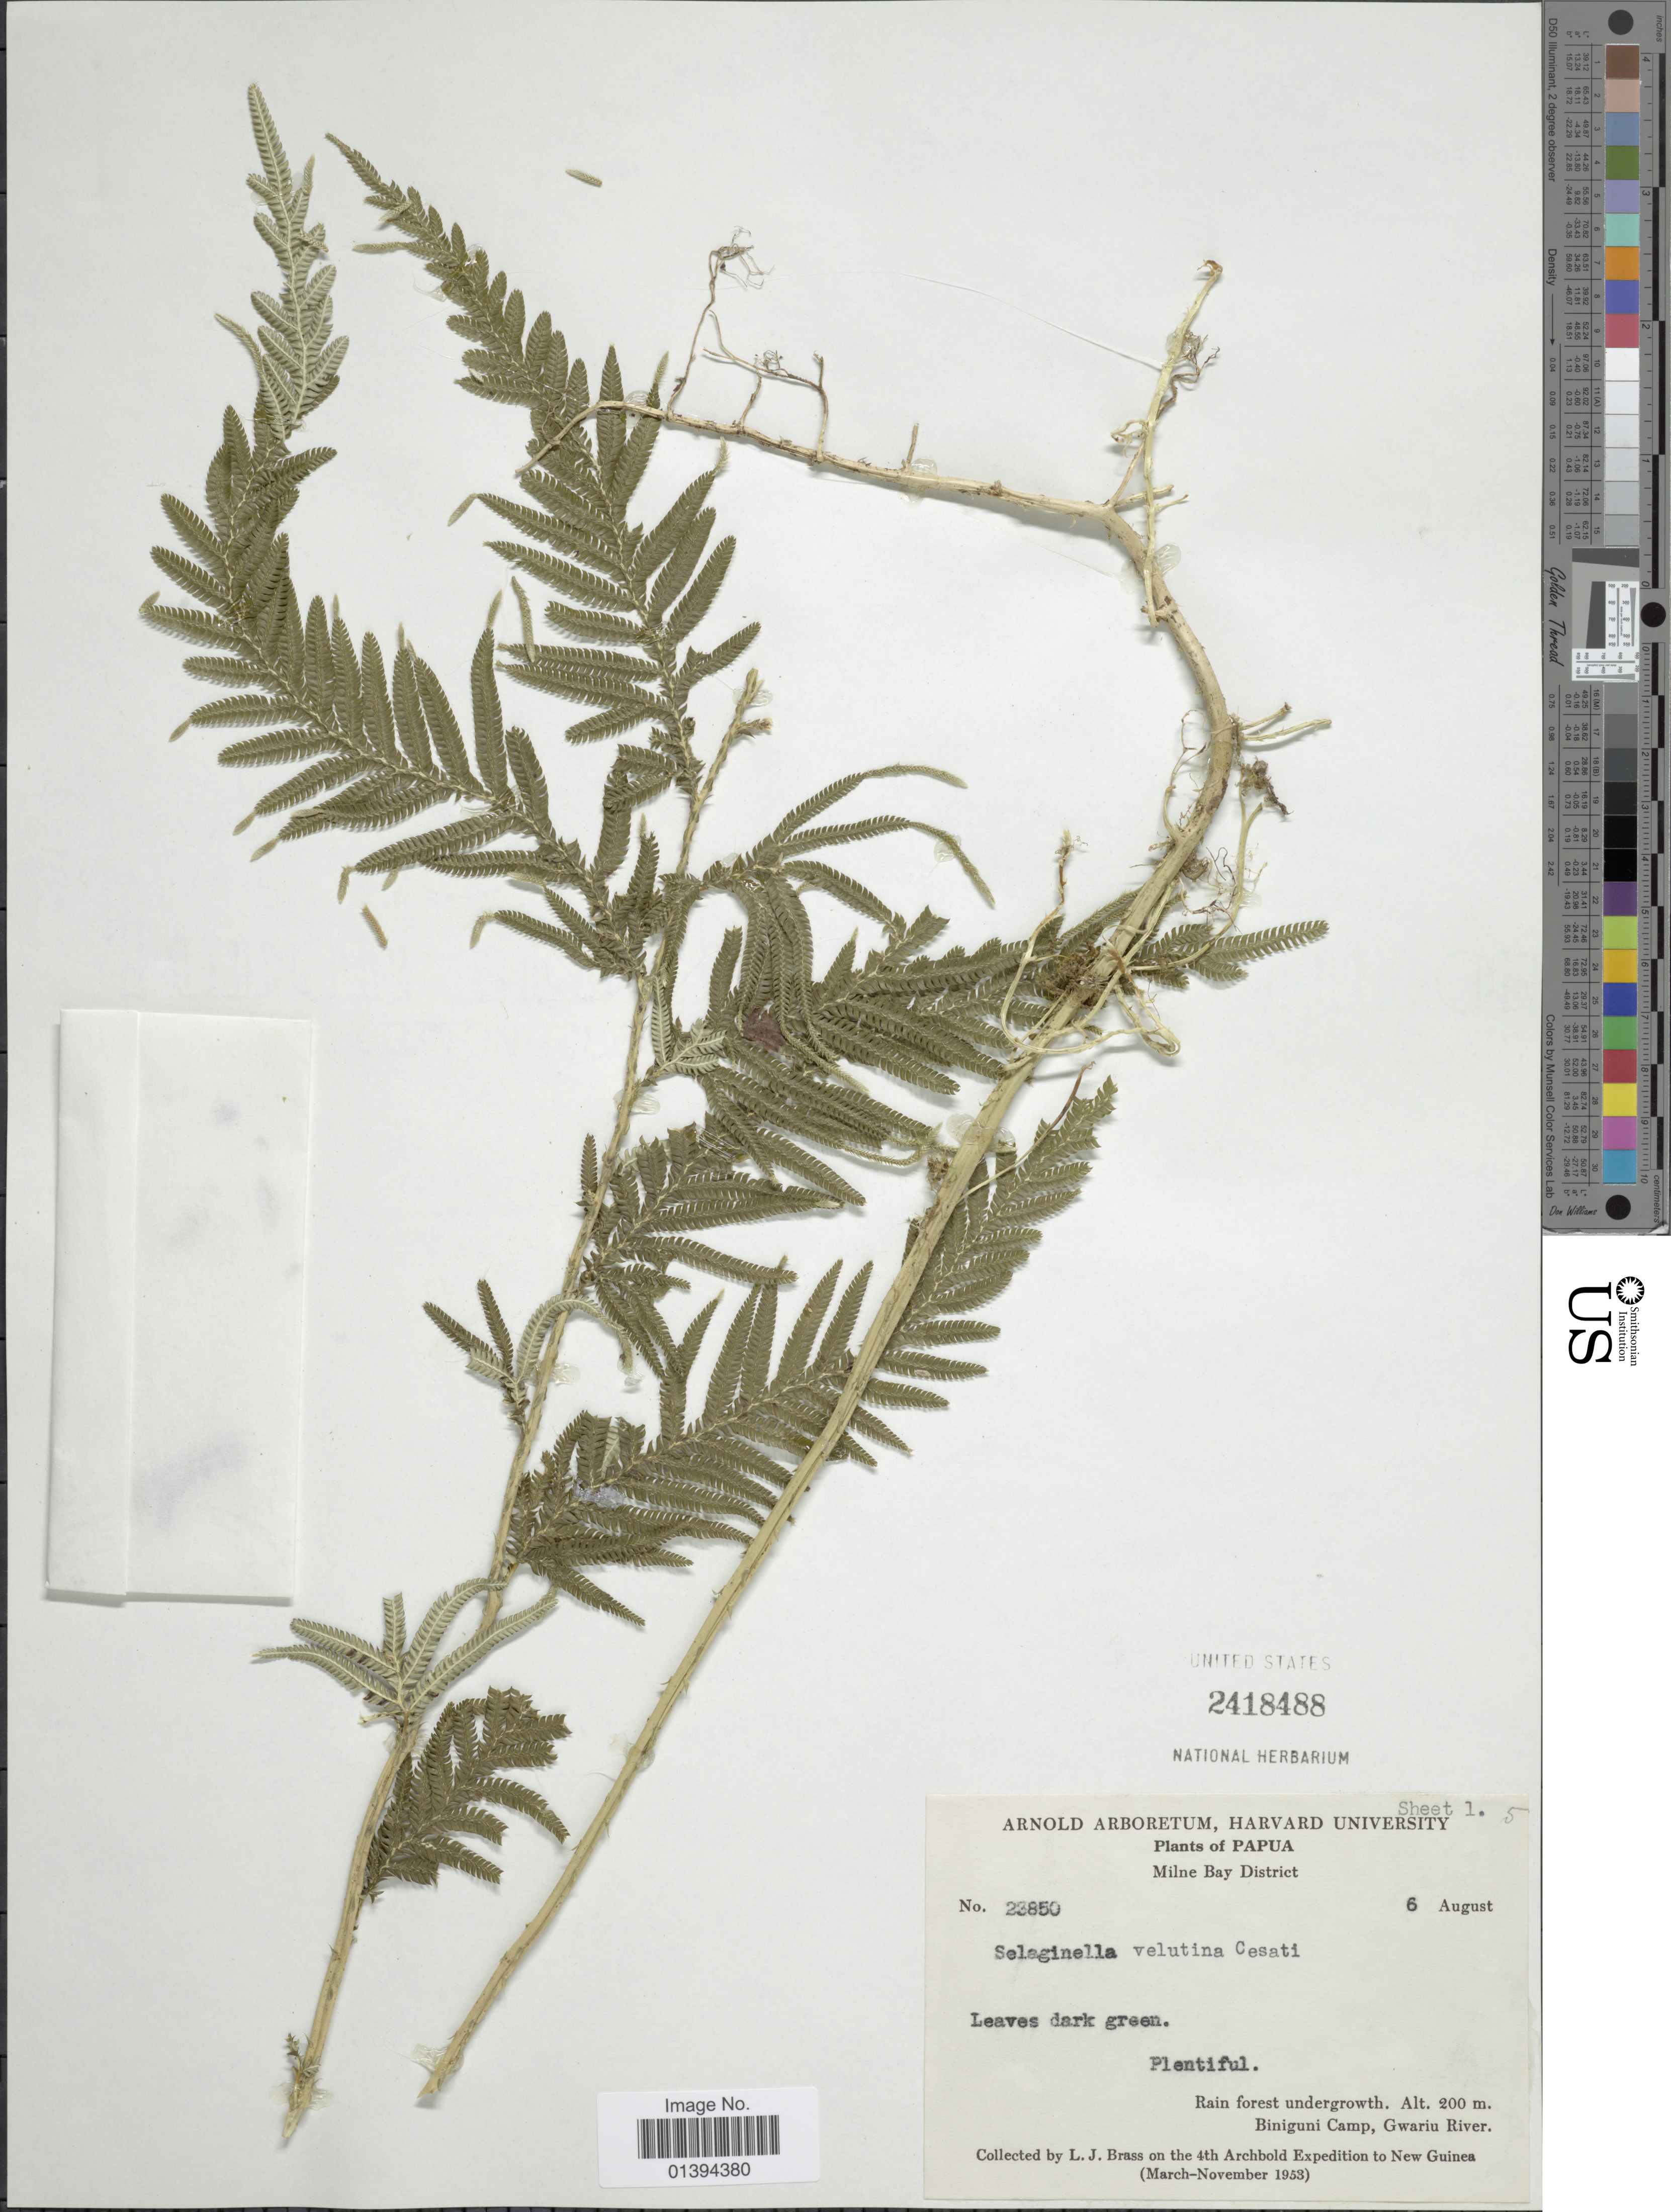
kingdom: Plantae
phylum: Tracheophyta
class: Lycopodiopsida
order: Selaginellales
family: Selaginellaceae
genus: Selaginella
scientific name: Selaginella velutina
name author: Ces.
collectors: L. J. Brass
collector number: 23850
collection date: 1953-08-06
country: Papua New Guinea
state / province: Milne Bay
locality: Rain forest forest undergrowth, Biniguni Camp, Gwariu river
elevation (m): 200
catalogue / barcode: US 2418488